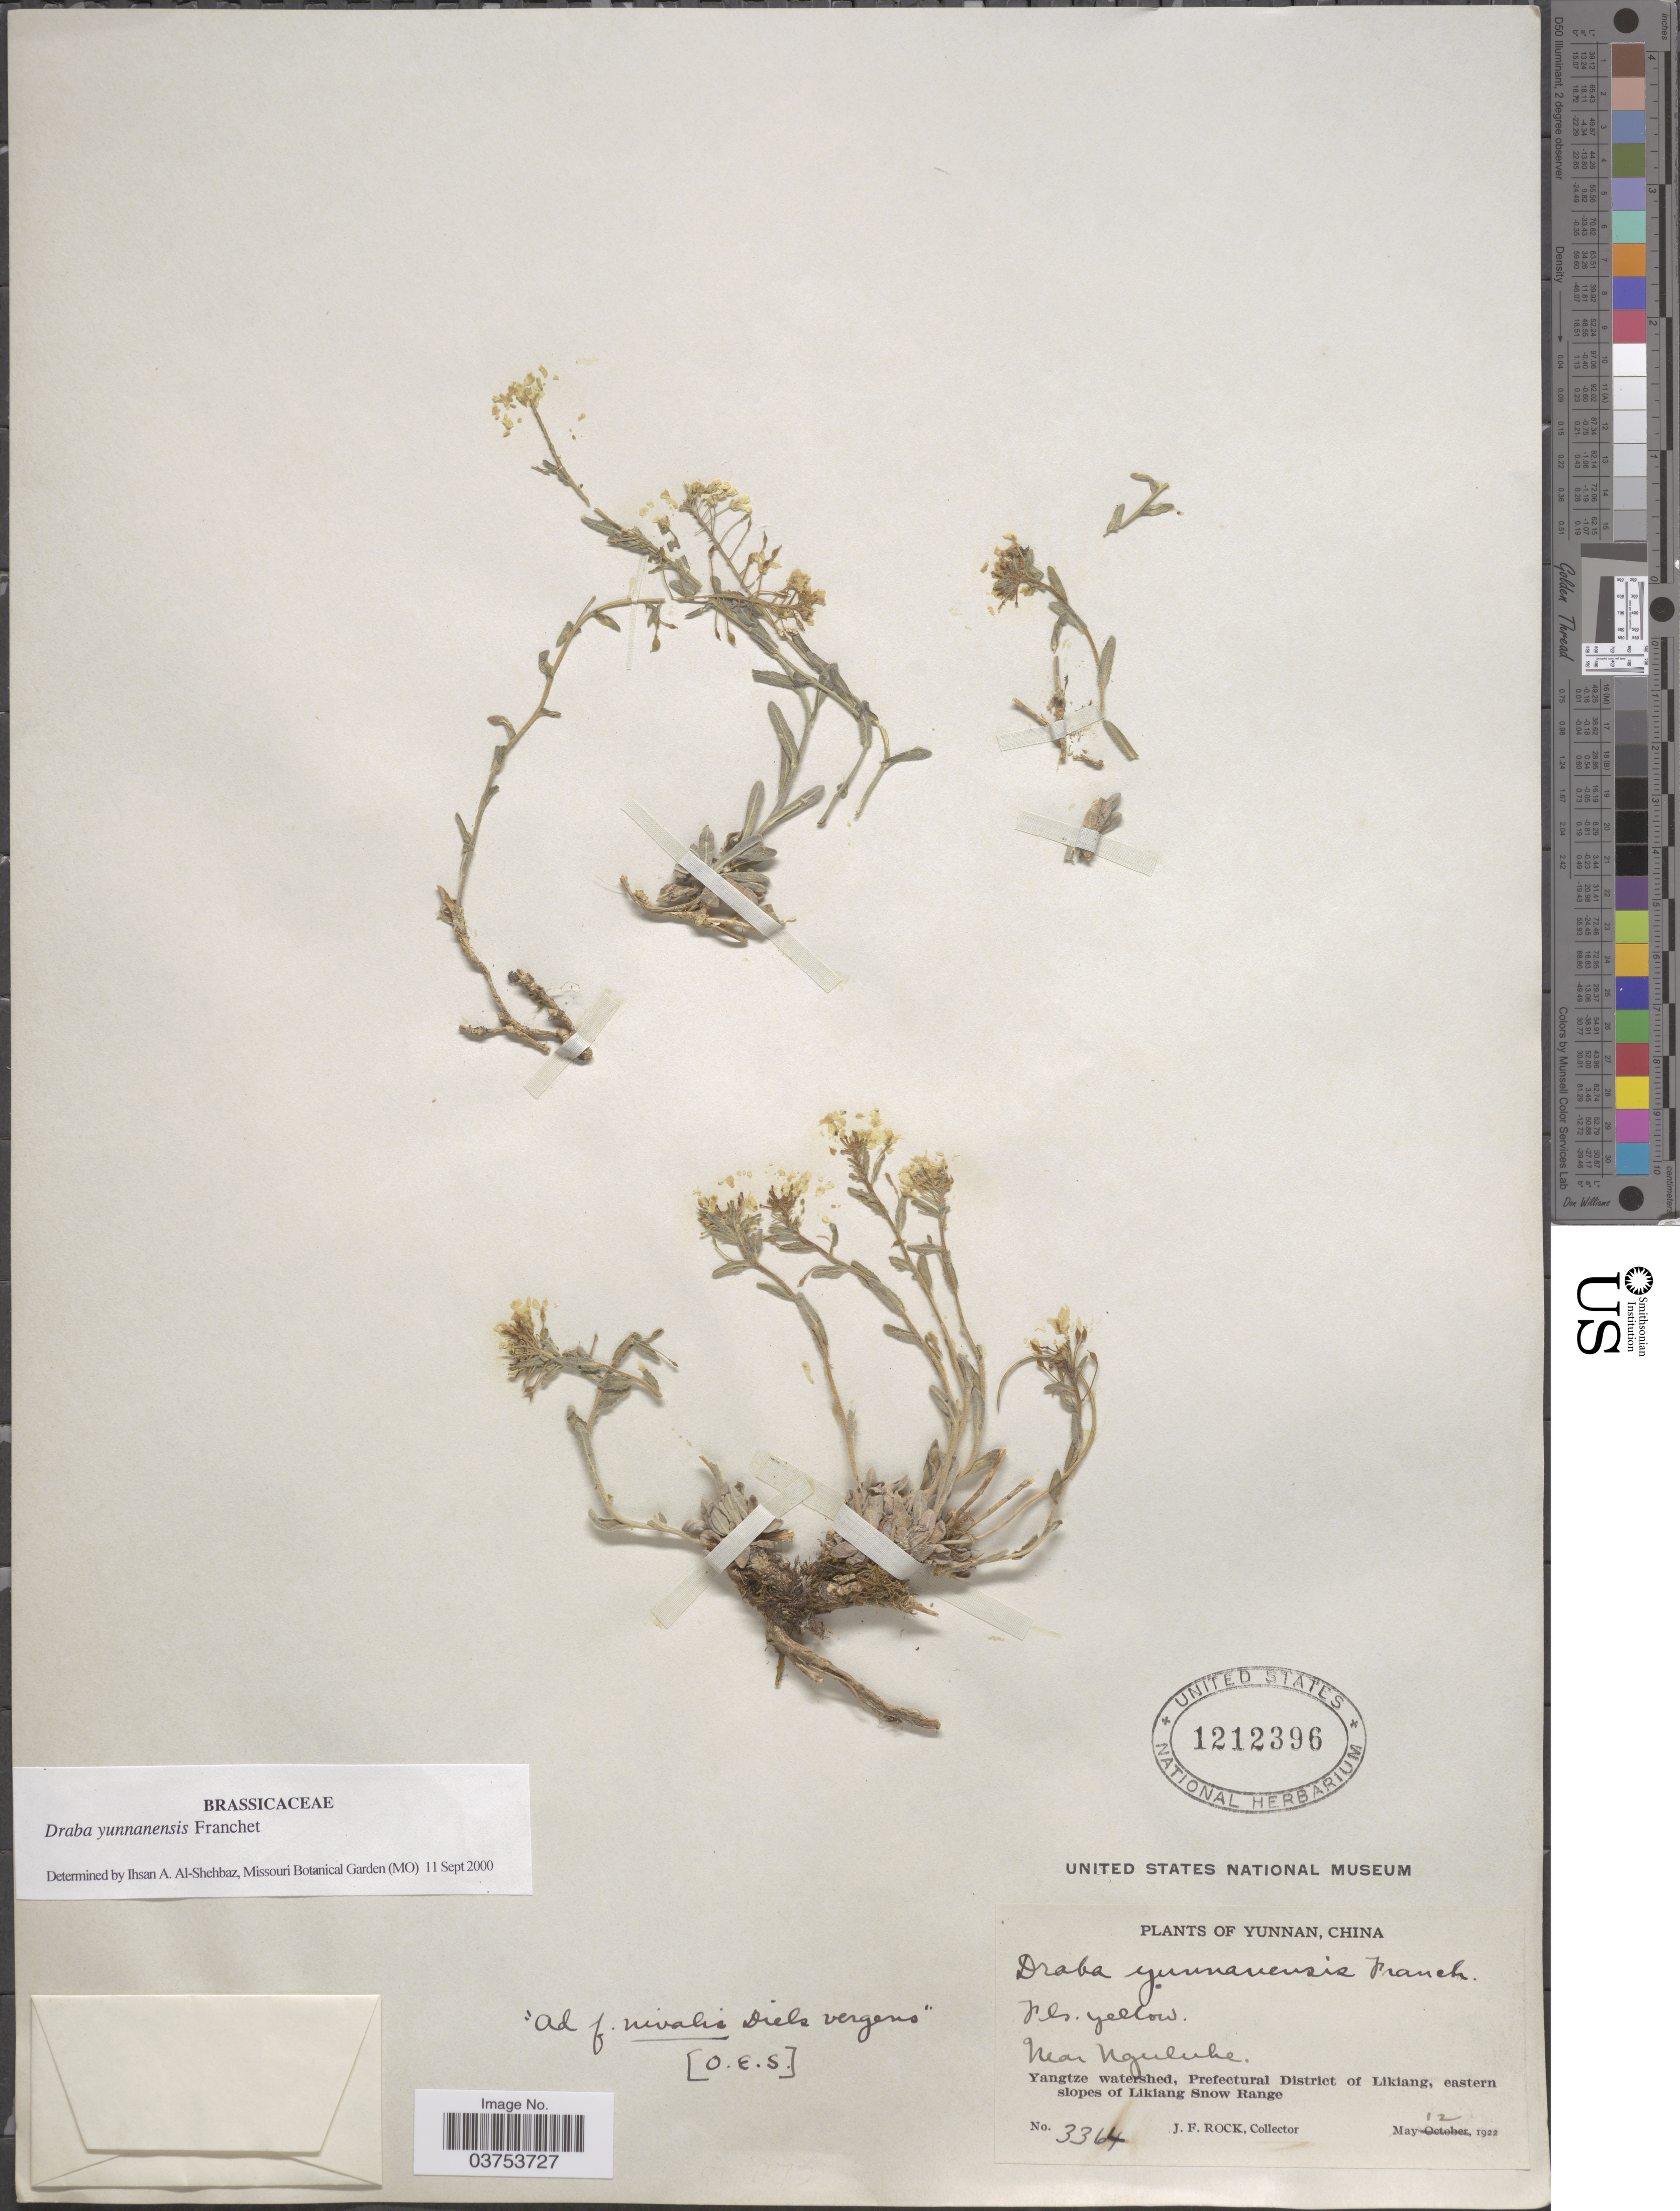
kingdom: Plantae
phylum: Tracheophyta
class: Magnoliopsida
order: Brassicales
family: Brassicaceae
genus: Draba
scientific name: Draba yunnanensis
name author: Franch.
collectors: J. Rock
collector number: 3364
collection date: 1922-05-12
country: China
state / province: Yunnan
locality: Near Nguluke. Yangtze watershed, Prefectural District of Likiang, eastern slopes of Likiang Snow Range.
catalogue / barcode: US 1212396